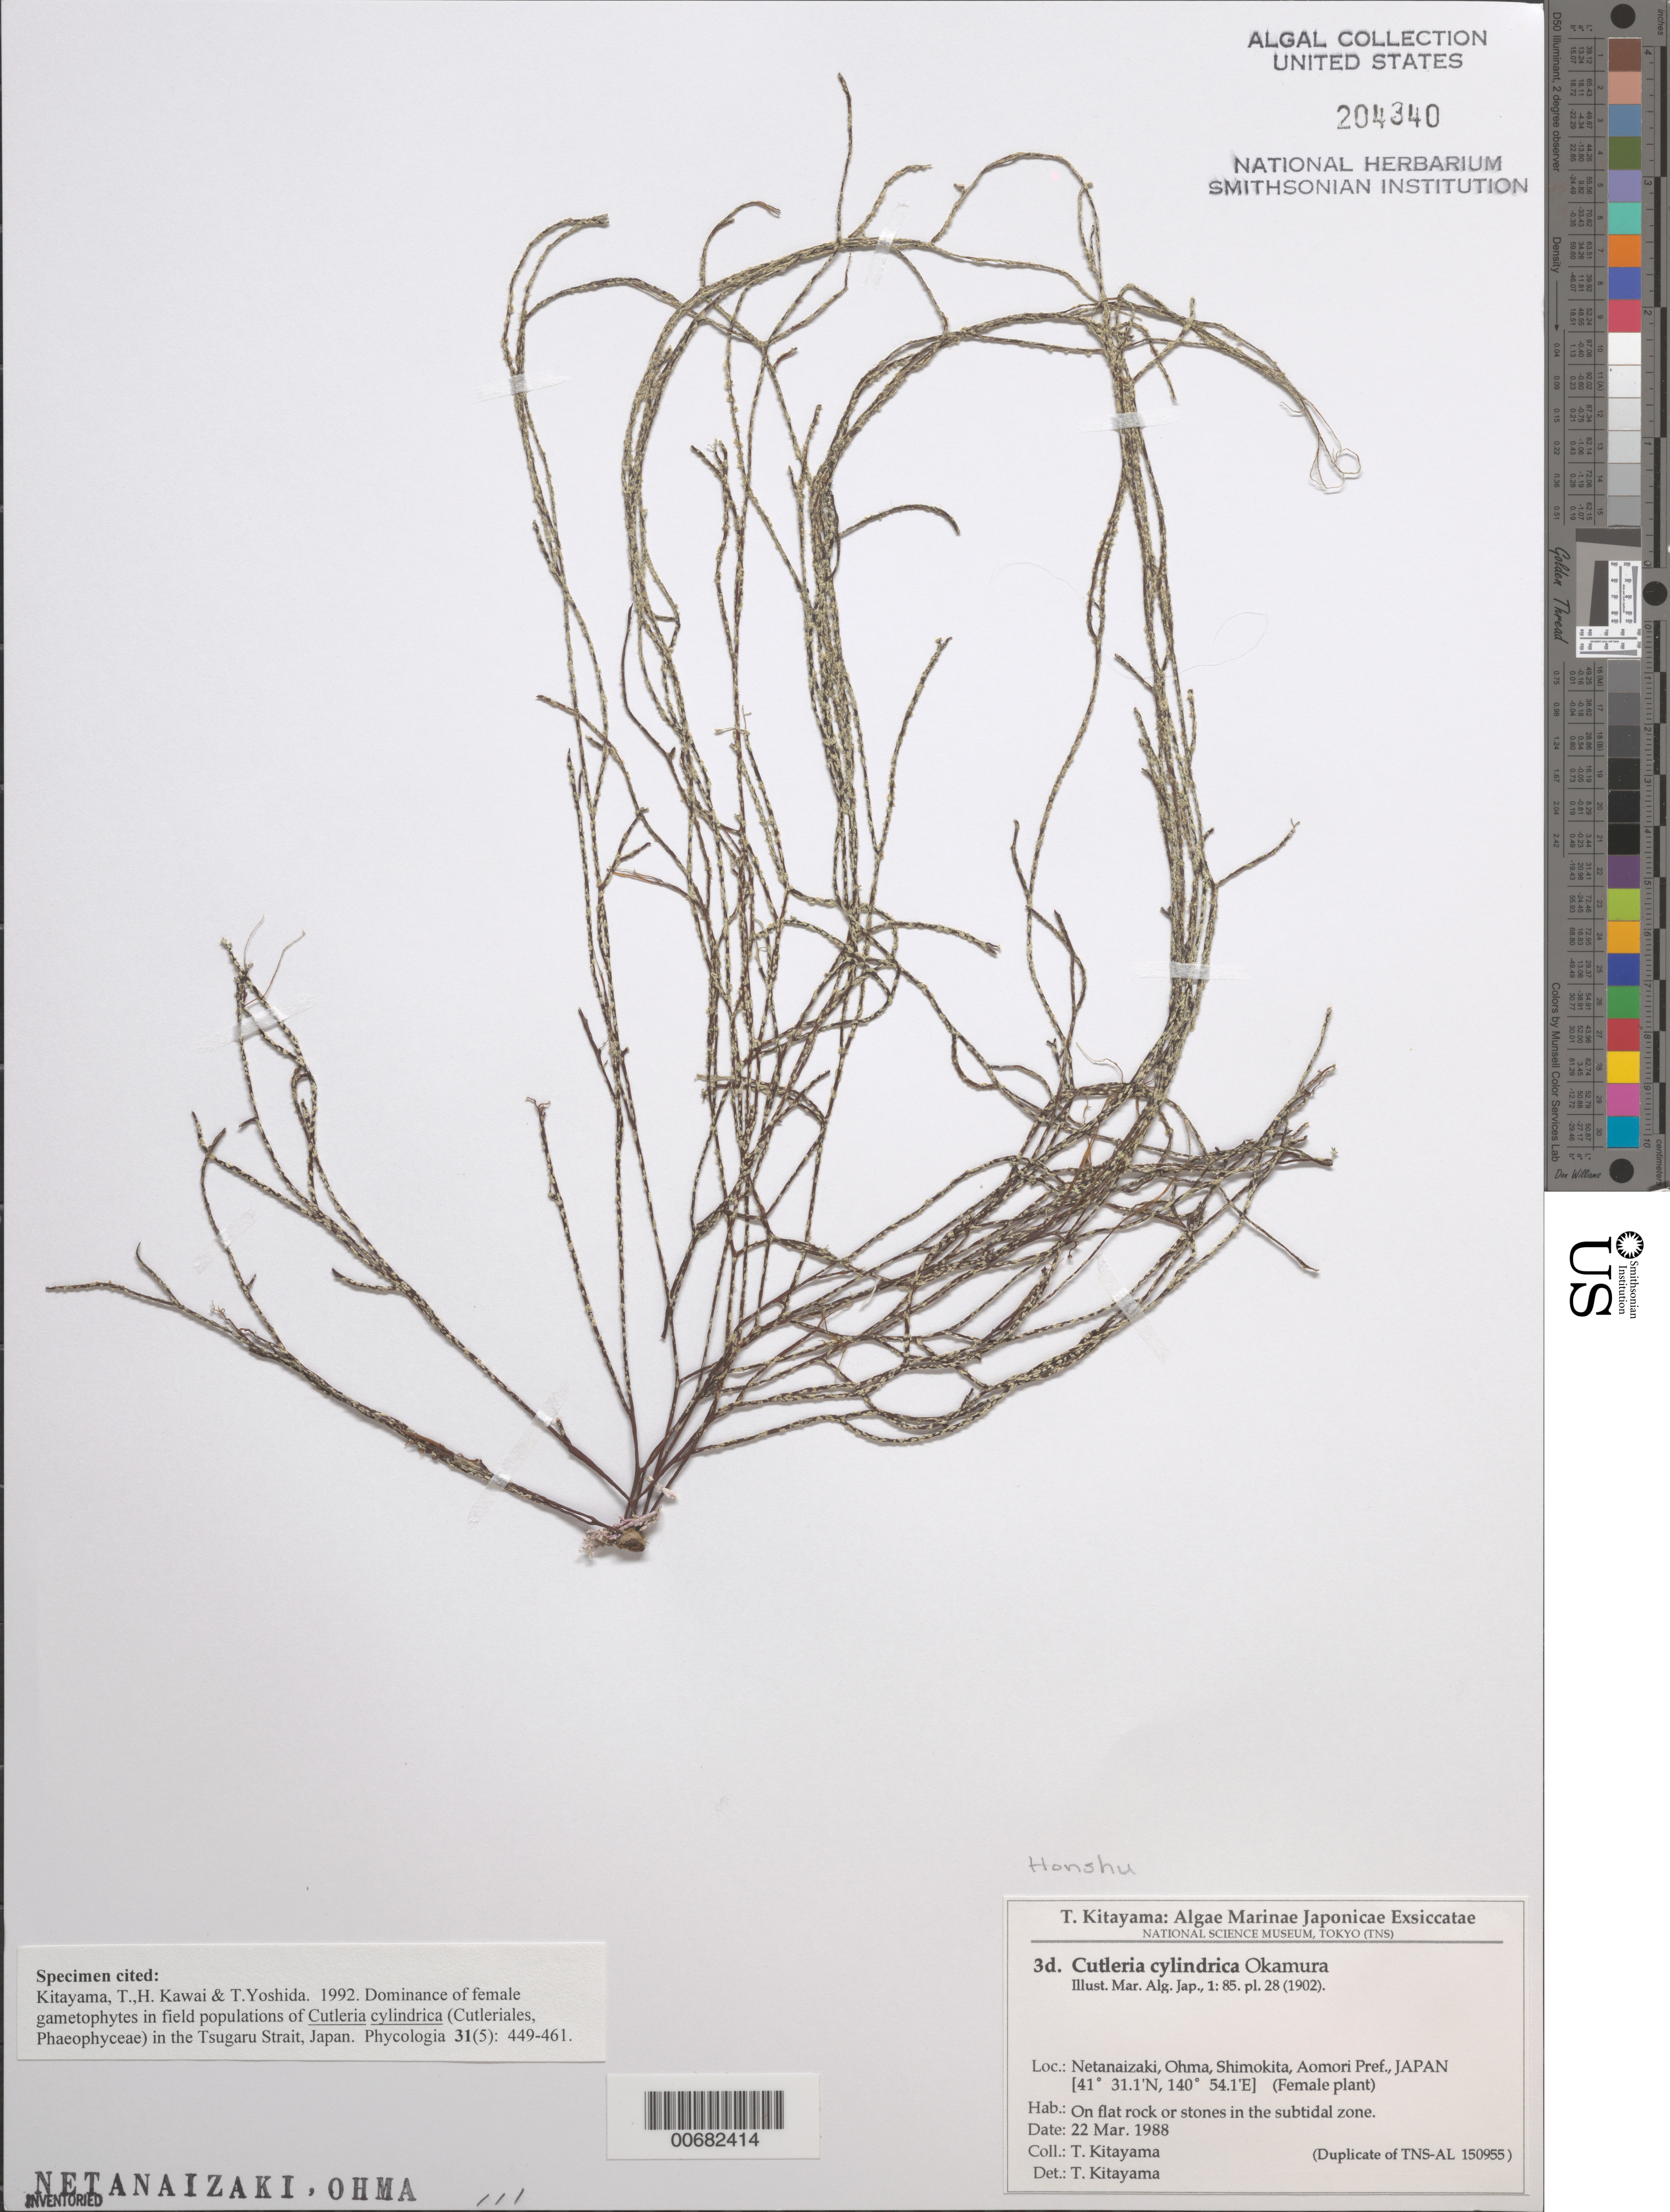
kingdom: Chromista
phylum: Ochrophyta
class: Phaeophyceae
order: Cutleriales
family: Cutleriaceae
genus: Mutimo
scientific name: Mutimo cylindricus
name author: (Okamura) H.Kawai & T. Kitayama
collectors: T. Kitayama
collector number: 3d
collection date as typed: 22 Mar 1988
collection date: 1988-03-22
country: Japan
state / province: Aomori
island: Honshu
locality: Netanaizaki, Ohma, Shimokita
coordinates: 41 31.1' N, 140 54.1' E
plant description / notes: Kitayama, T., Algae Marinae Japonicae Exsiccatae, Fasc. I (Nos. 1-25)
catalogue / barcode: US 204340